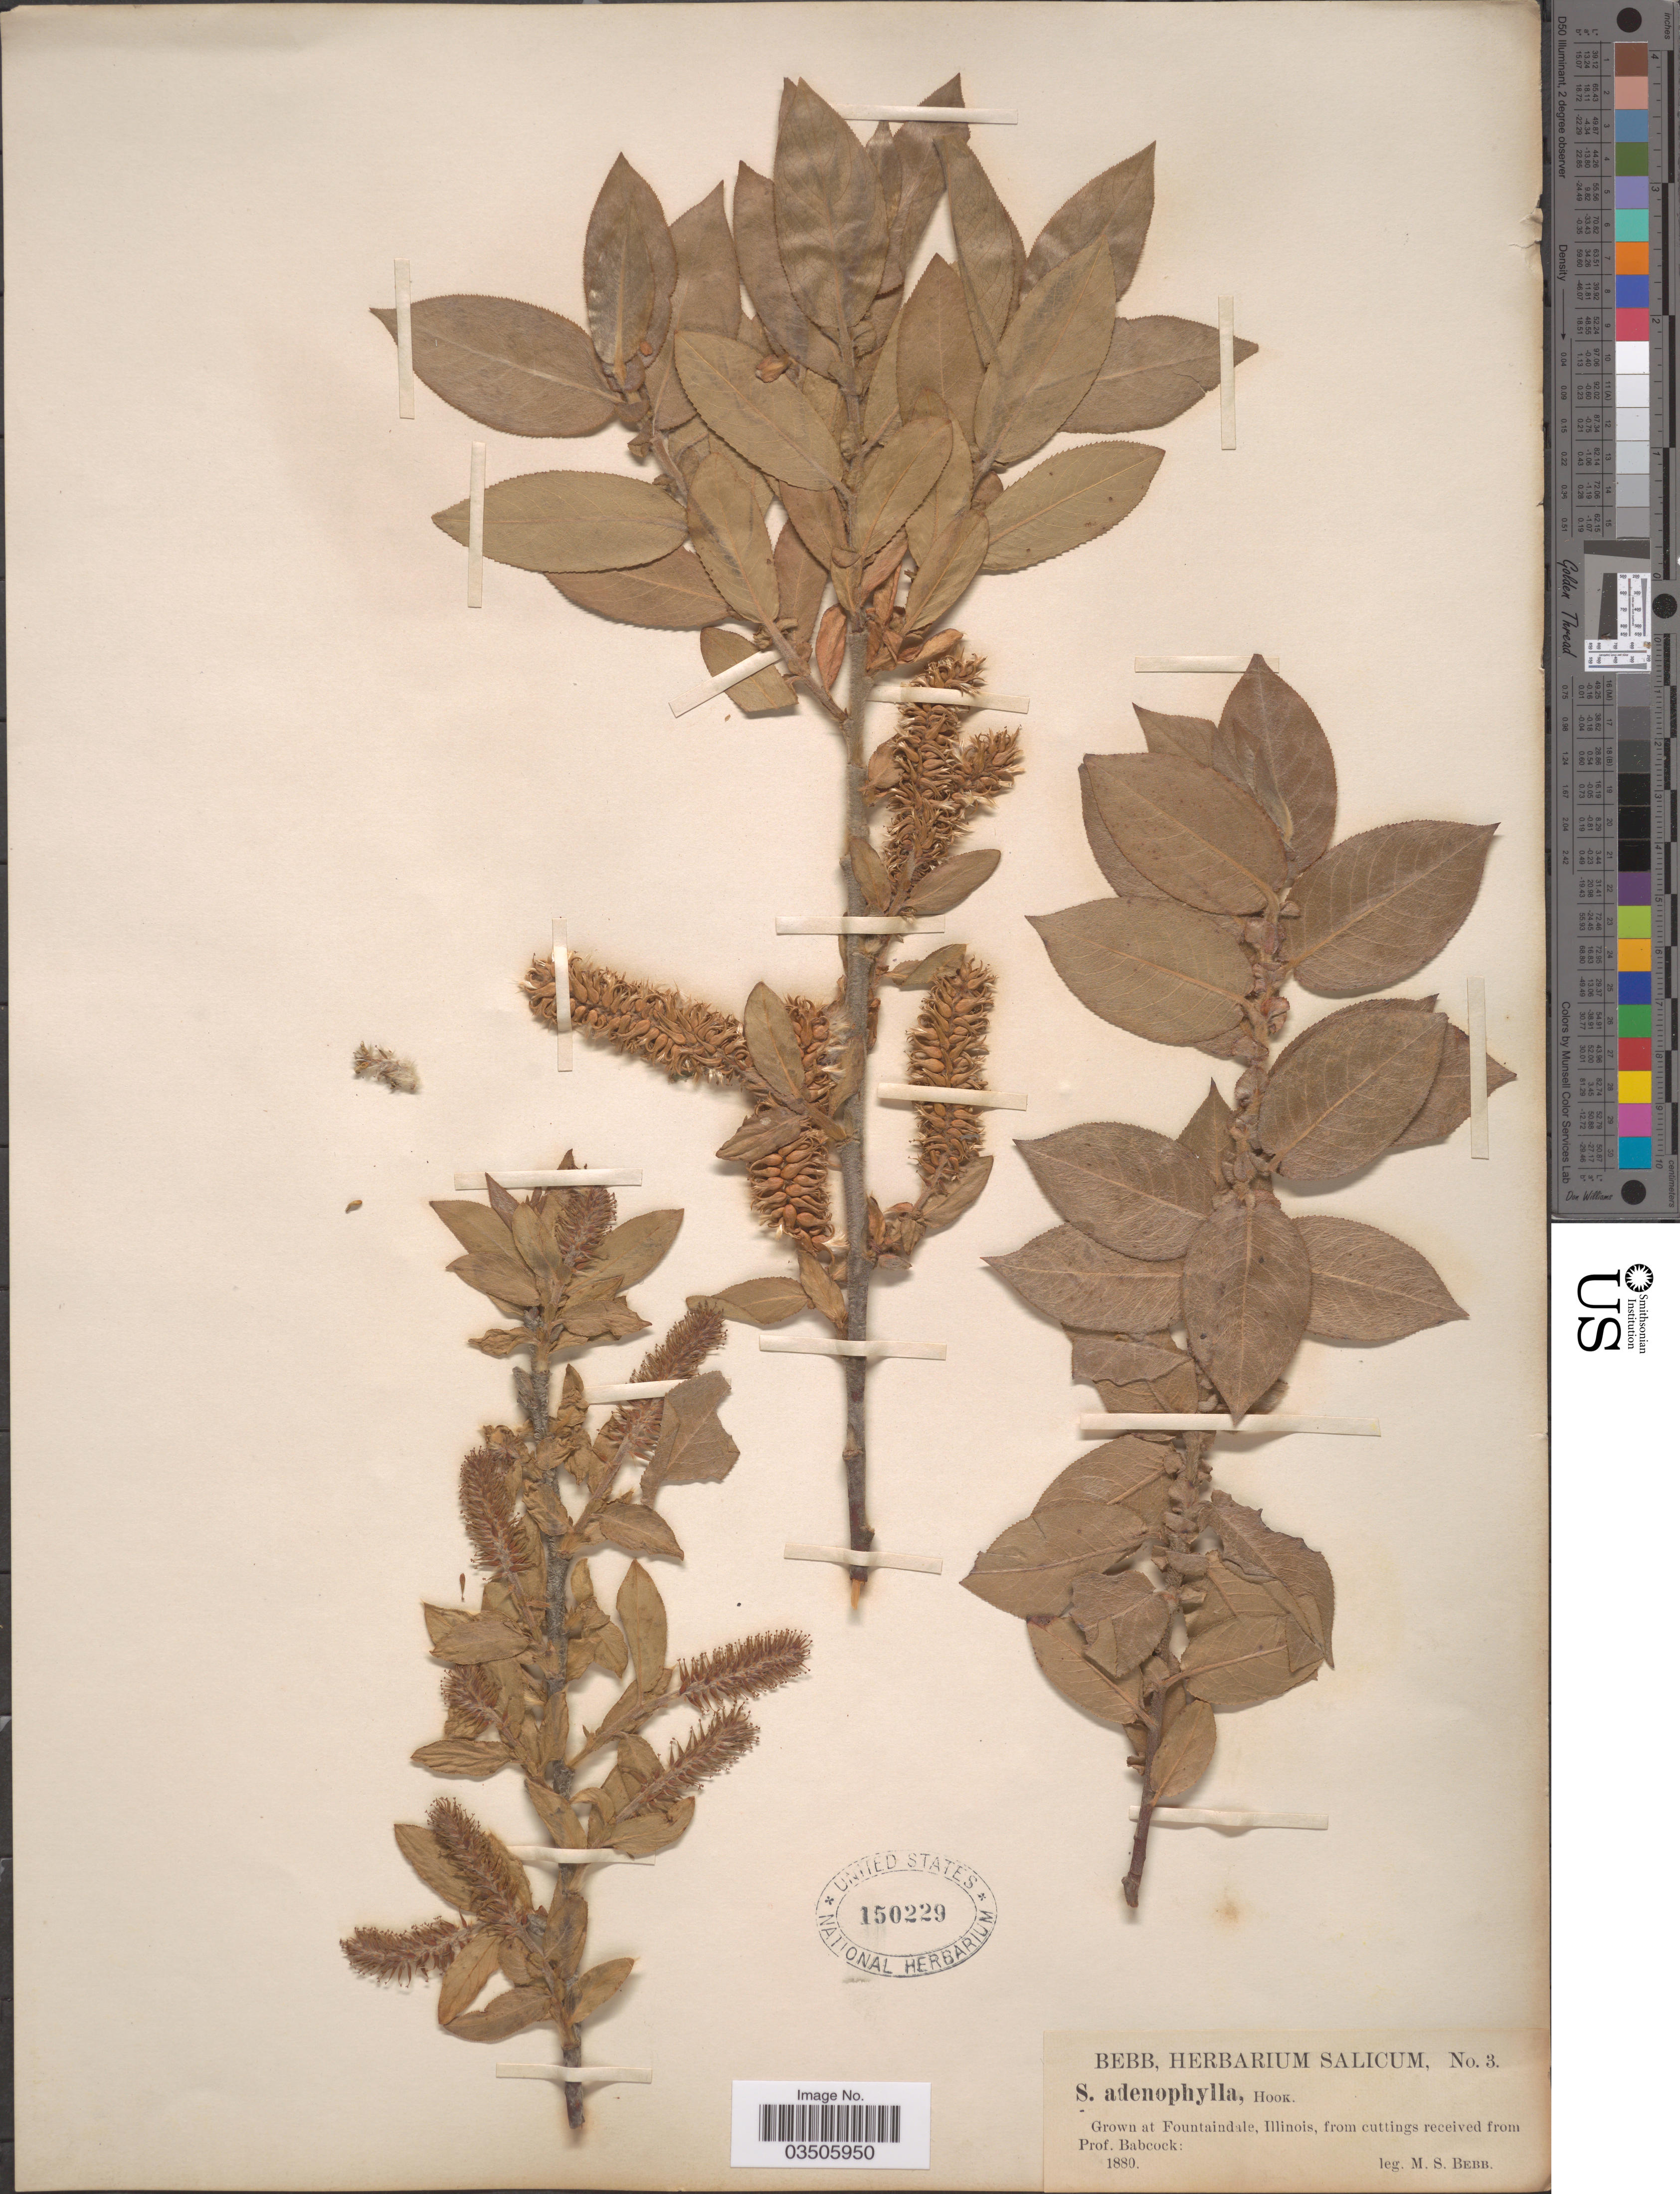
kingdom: Plantae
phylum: Tracheophyta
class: Magnoliopsida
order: Malpighiales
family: Salicaceae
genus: Salix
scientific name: Salix syrticola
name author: Fernald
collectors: M. Bebb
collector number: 3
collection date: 1880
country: United States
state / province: Illinois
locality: Grown at Fountaindale.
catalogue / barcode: US 150229